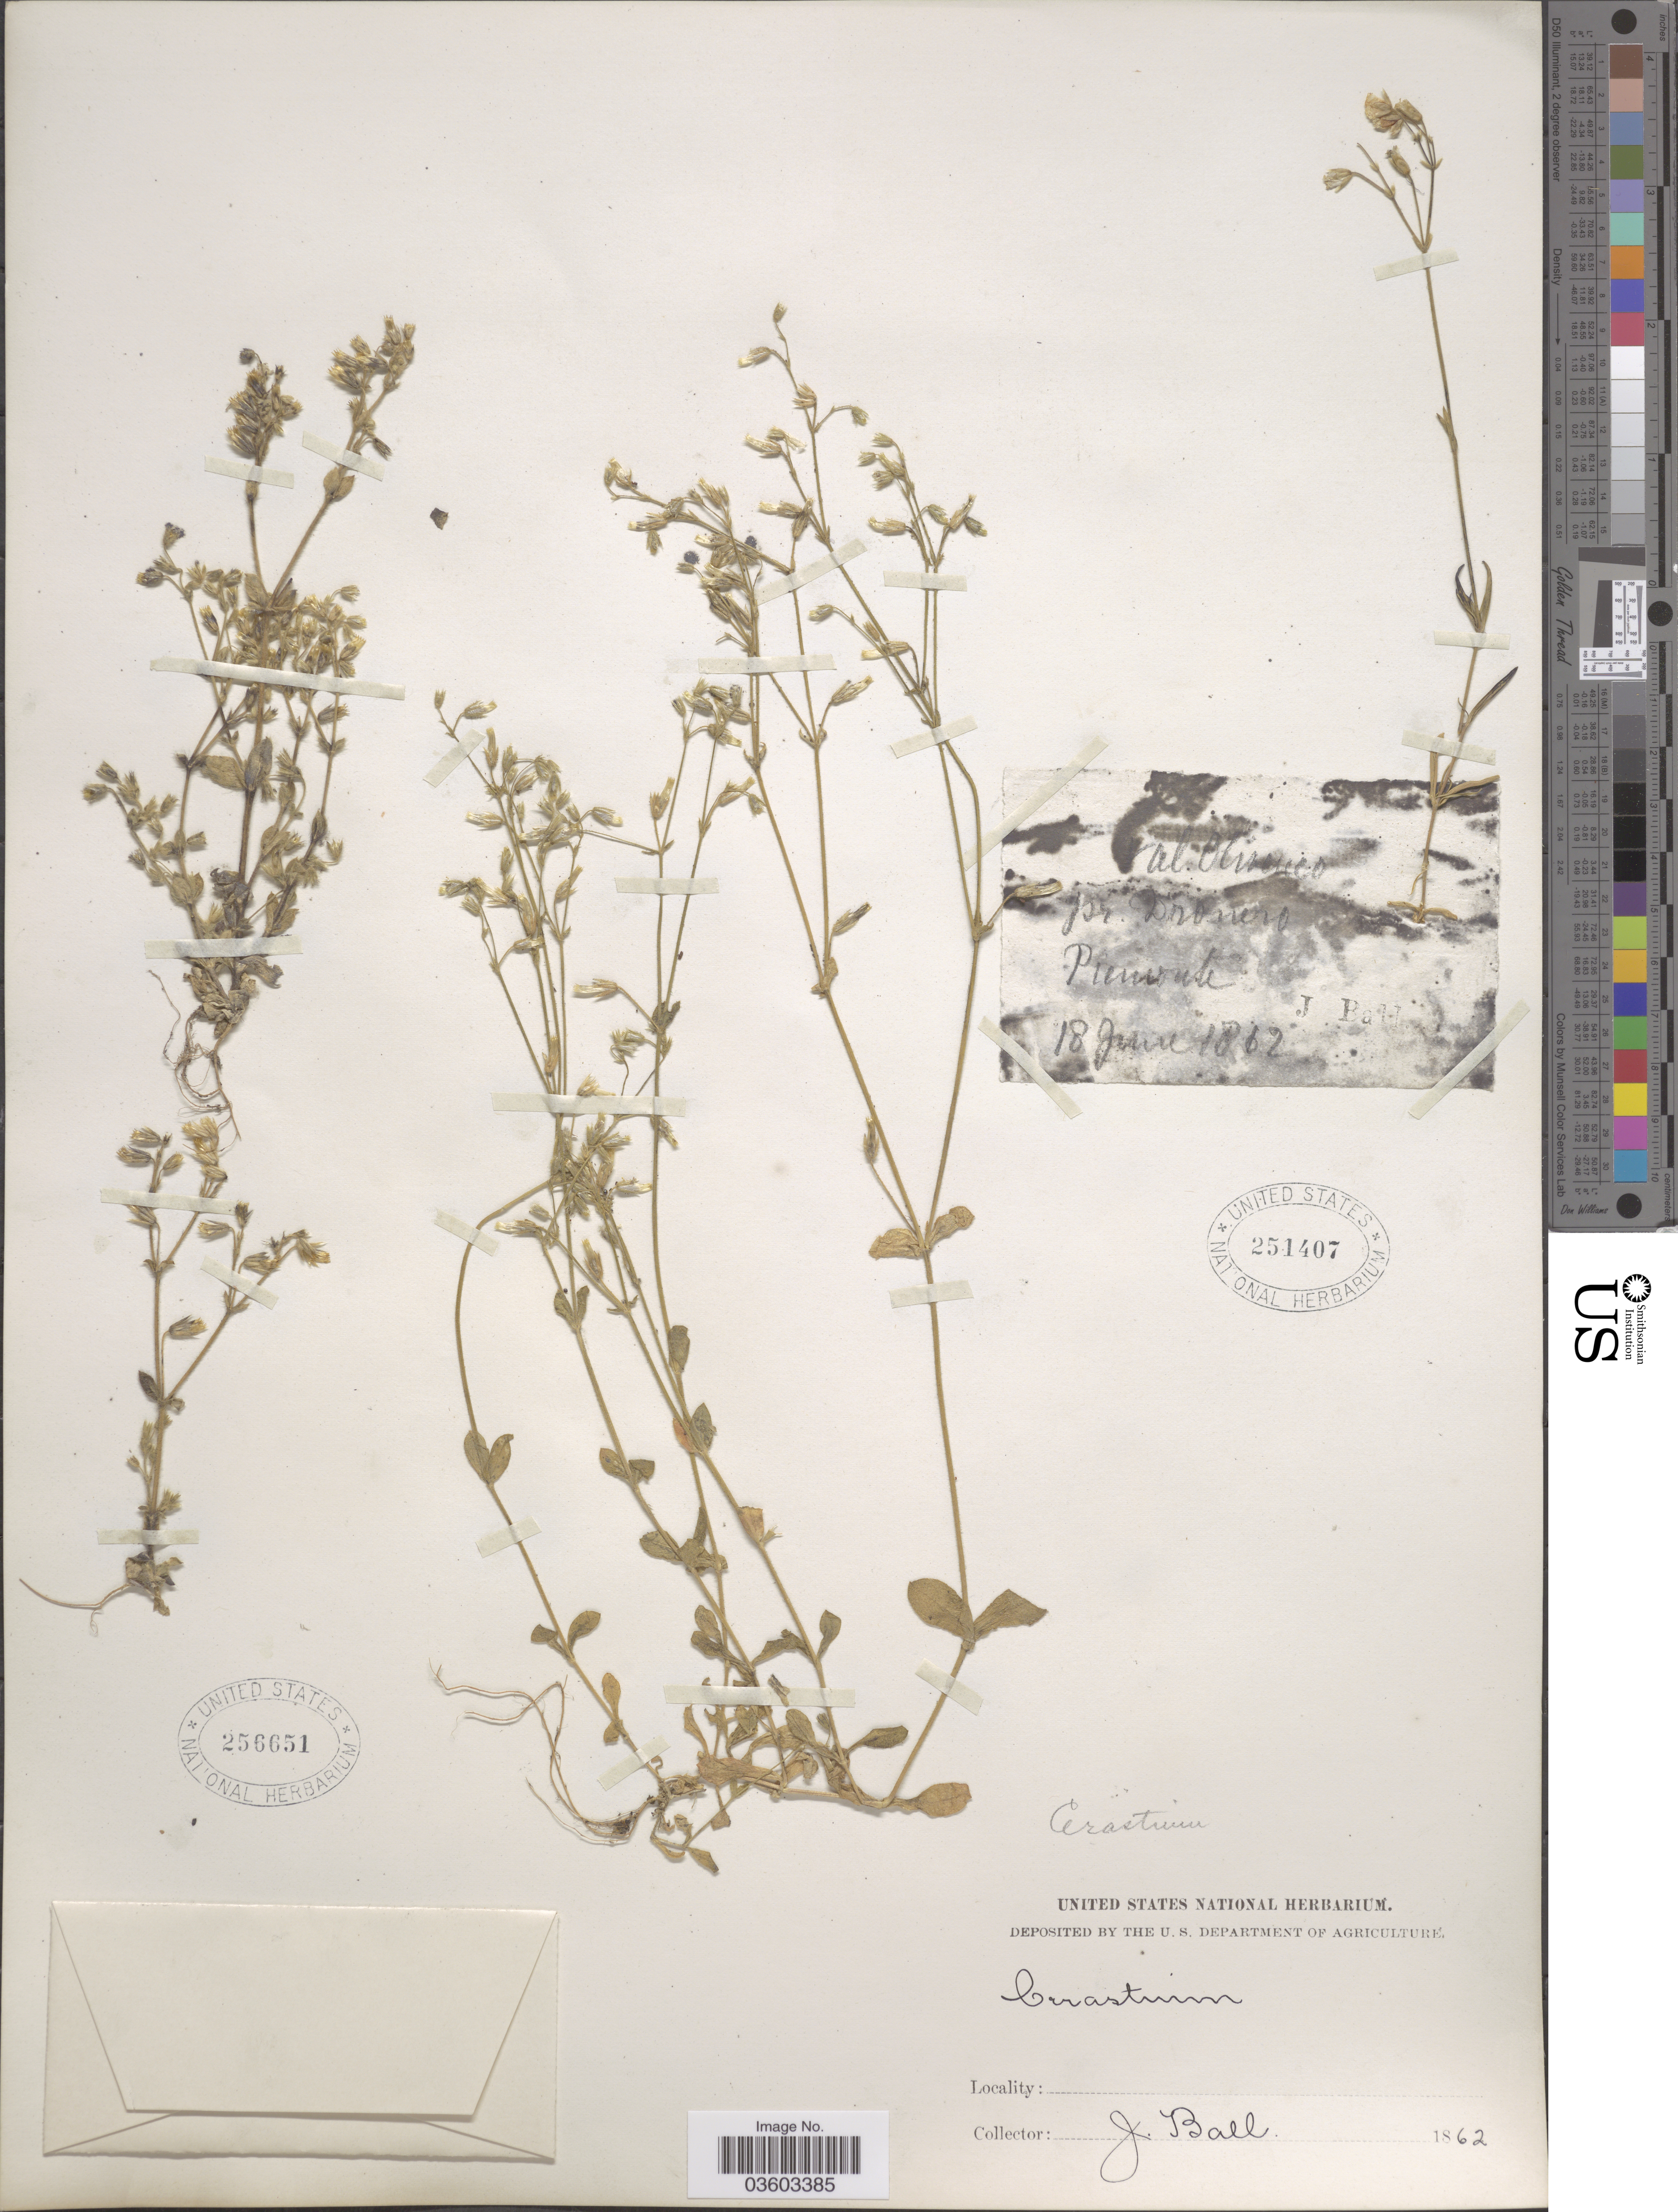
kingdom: Plantae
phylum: Tracheophyta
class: Magnoliopsida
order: Caryophyllales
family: Caryophyllaceae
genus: Cerastium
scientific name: Cerastium sp.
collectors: J. Ball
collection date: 1862-06-18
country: Italy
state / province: Piedmont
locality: Piemonte.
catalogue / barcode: US 251407